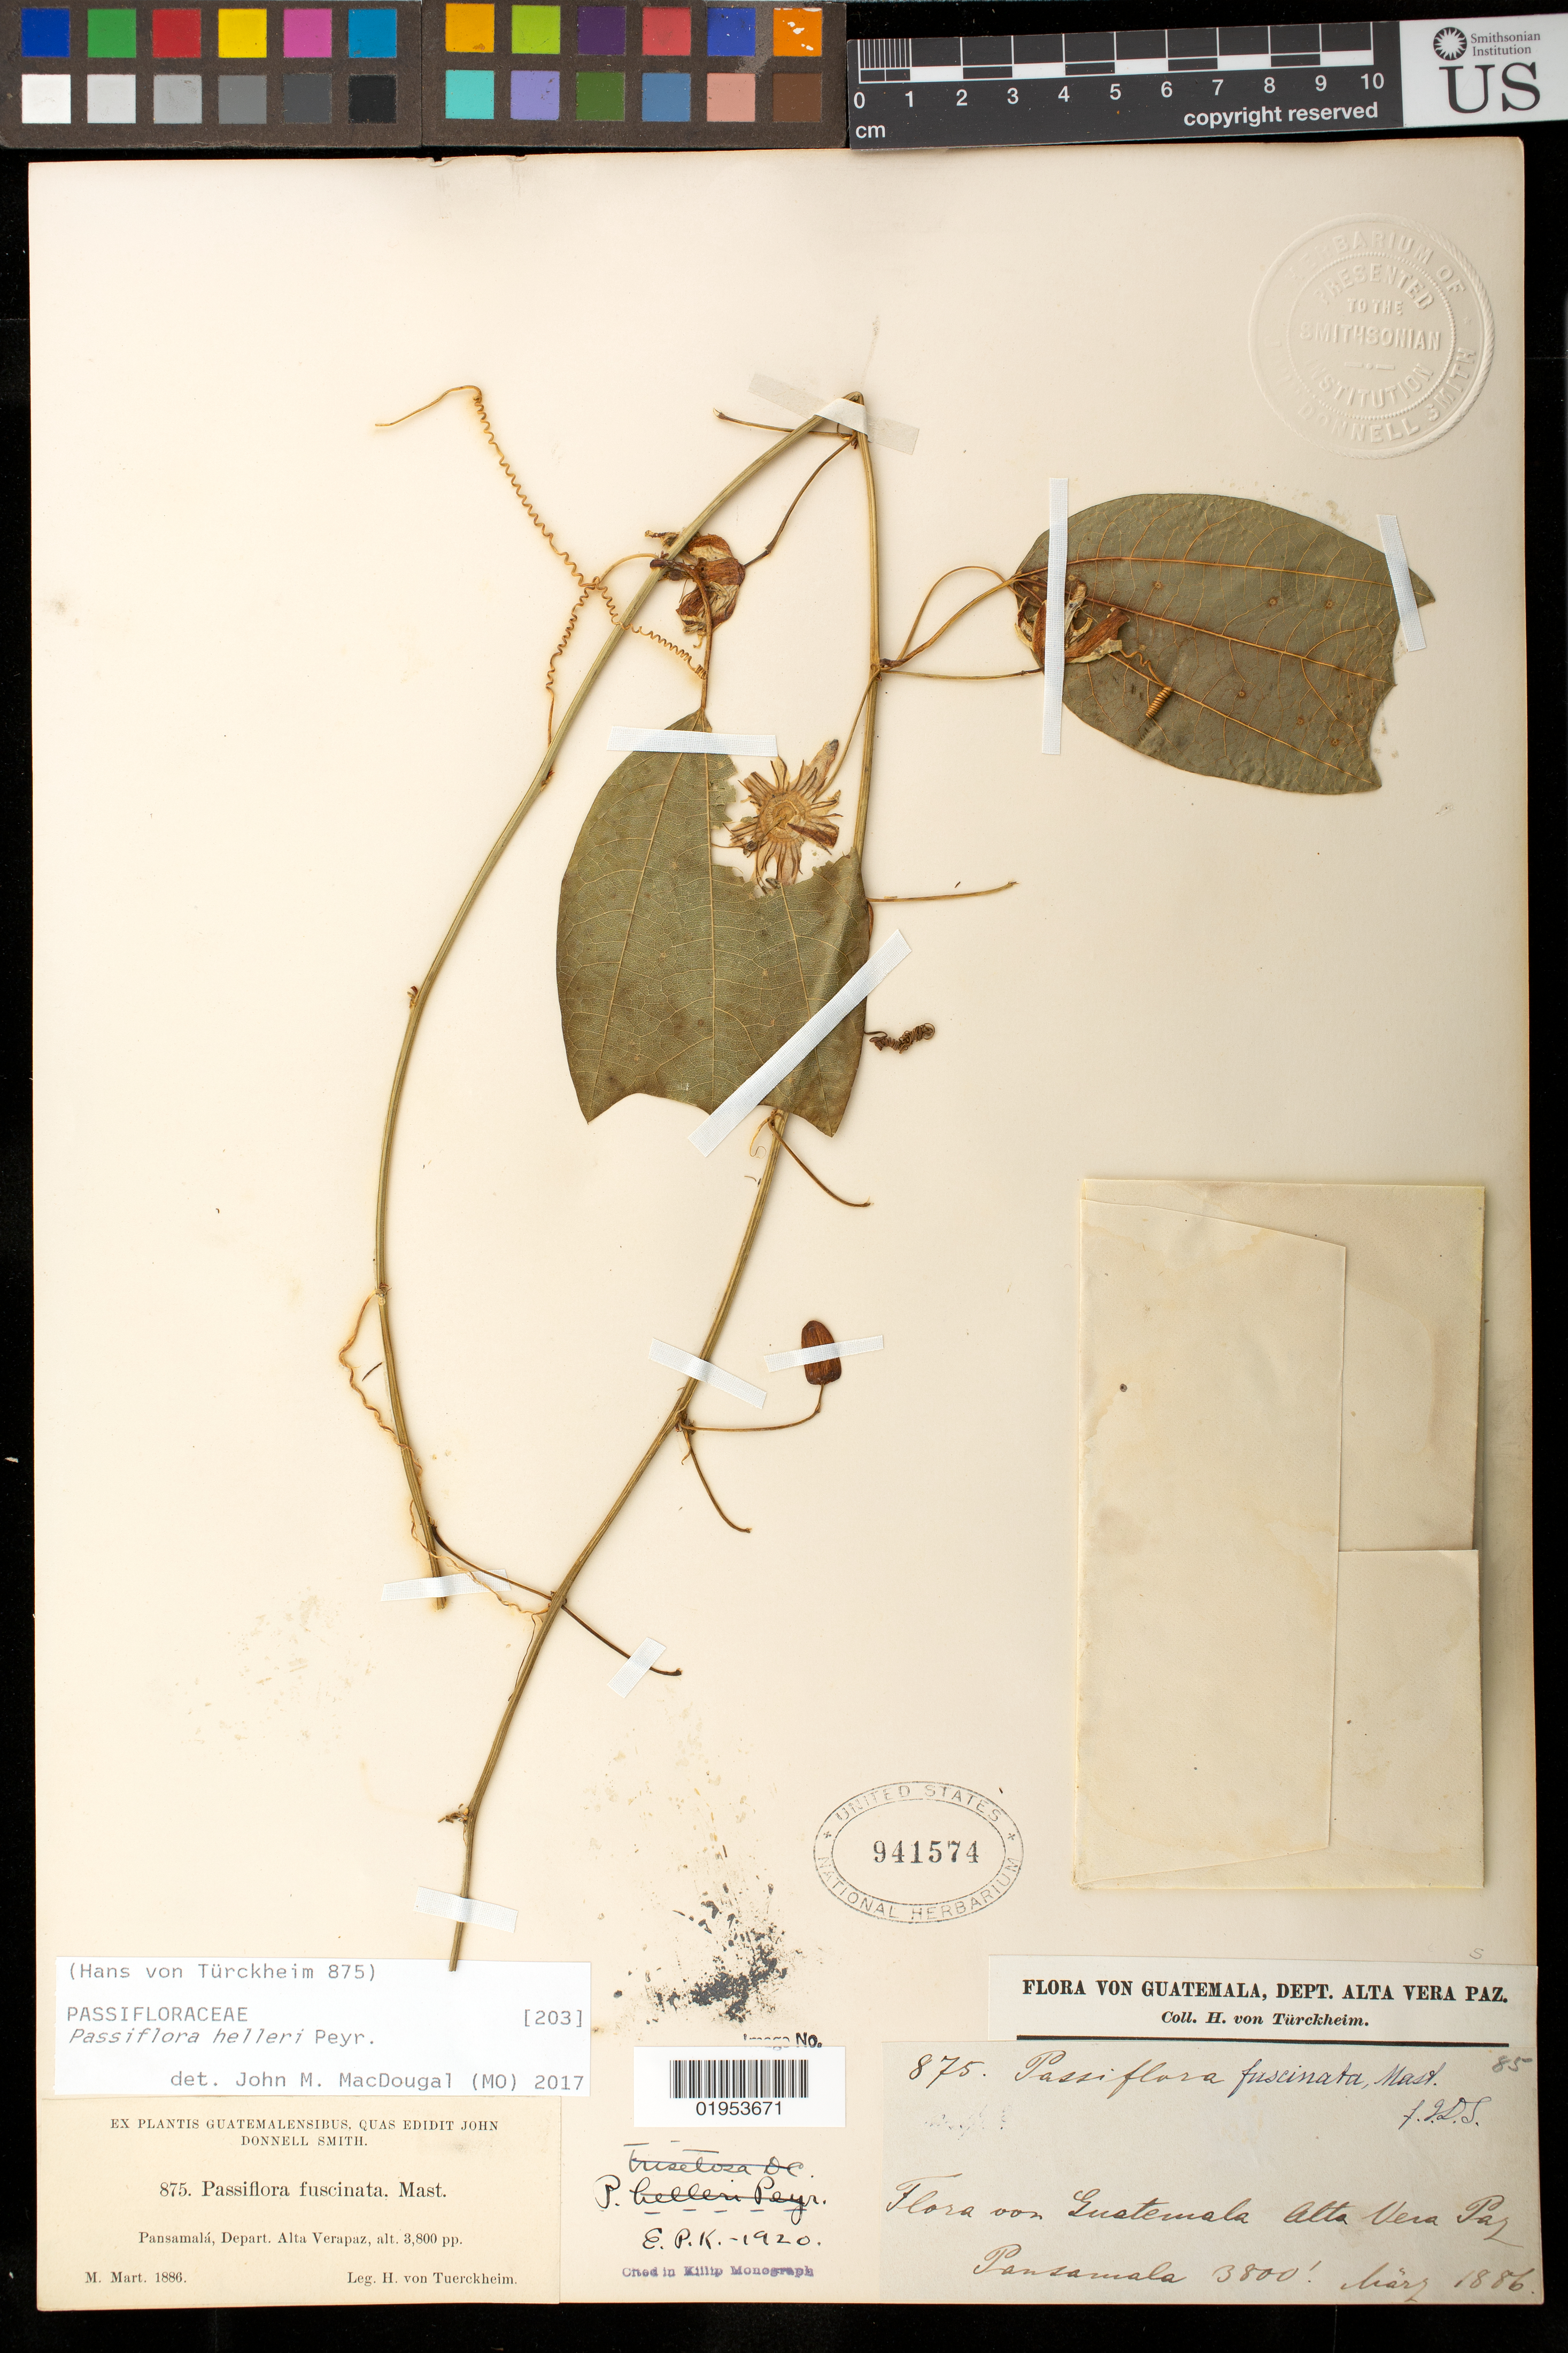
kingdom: Plantae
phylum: Tracheophyta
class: Magnoliopsida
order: Malpighiales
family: Passifloraceae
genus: Passiflora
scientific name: Passiflora helleri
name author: Peyr.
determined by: MacDougal, John M.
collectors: H. von Türckheim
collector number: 875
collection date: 1886-03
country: Guatemala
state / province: Alta Verapaz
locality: Pansamalá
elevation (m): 1158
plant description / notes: ex herb. John Donnell Smith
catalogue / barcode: US 941574